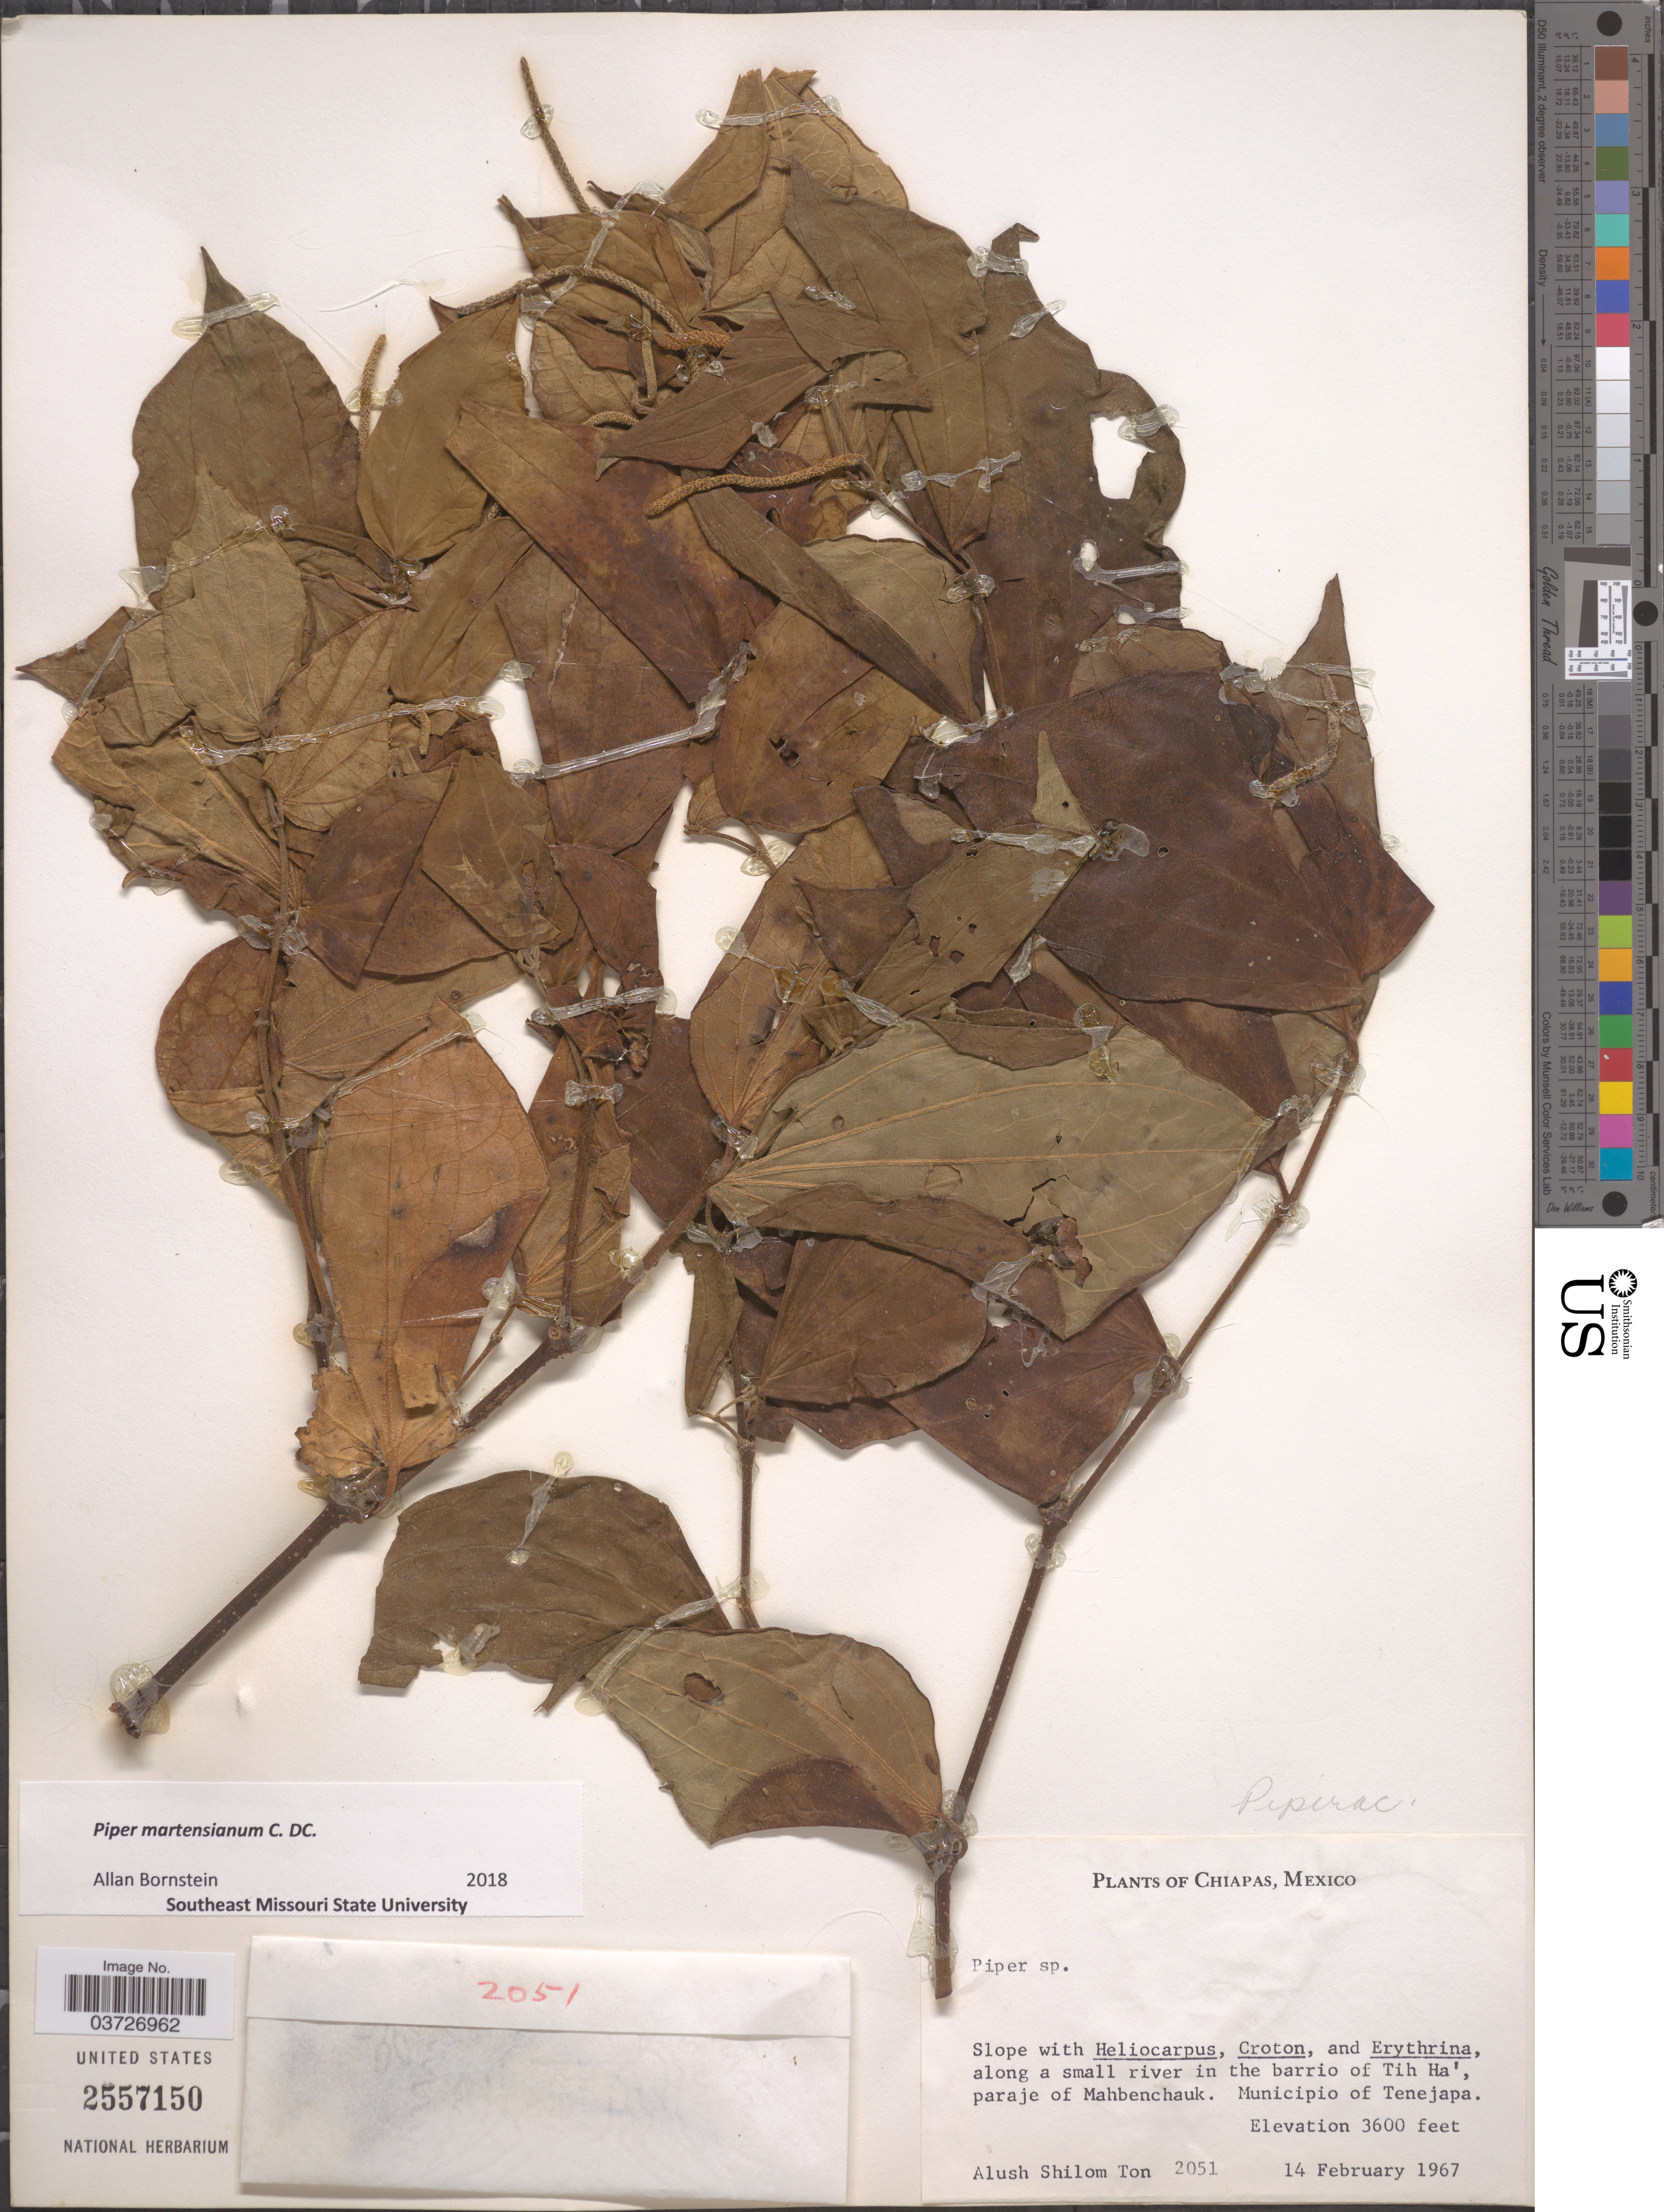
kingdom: Plantae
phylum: Tracheophyta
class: Magnoliopsida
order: Piperales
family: Piperaceae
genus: Piper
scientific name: Piper martensianum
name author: C. DC.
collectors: A. S. Ton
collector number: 2051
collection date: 1967-02-14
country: Mexico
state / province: Chiapas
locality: Along a small river in the barrio of Tih Ha', paraje of Mahbenchauk. Municipio of Tenejapa.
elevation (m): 1097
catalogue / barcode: US 2557150